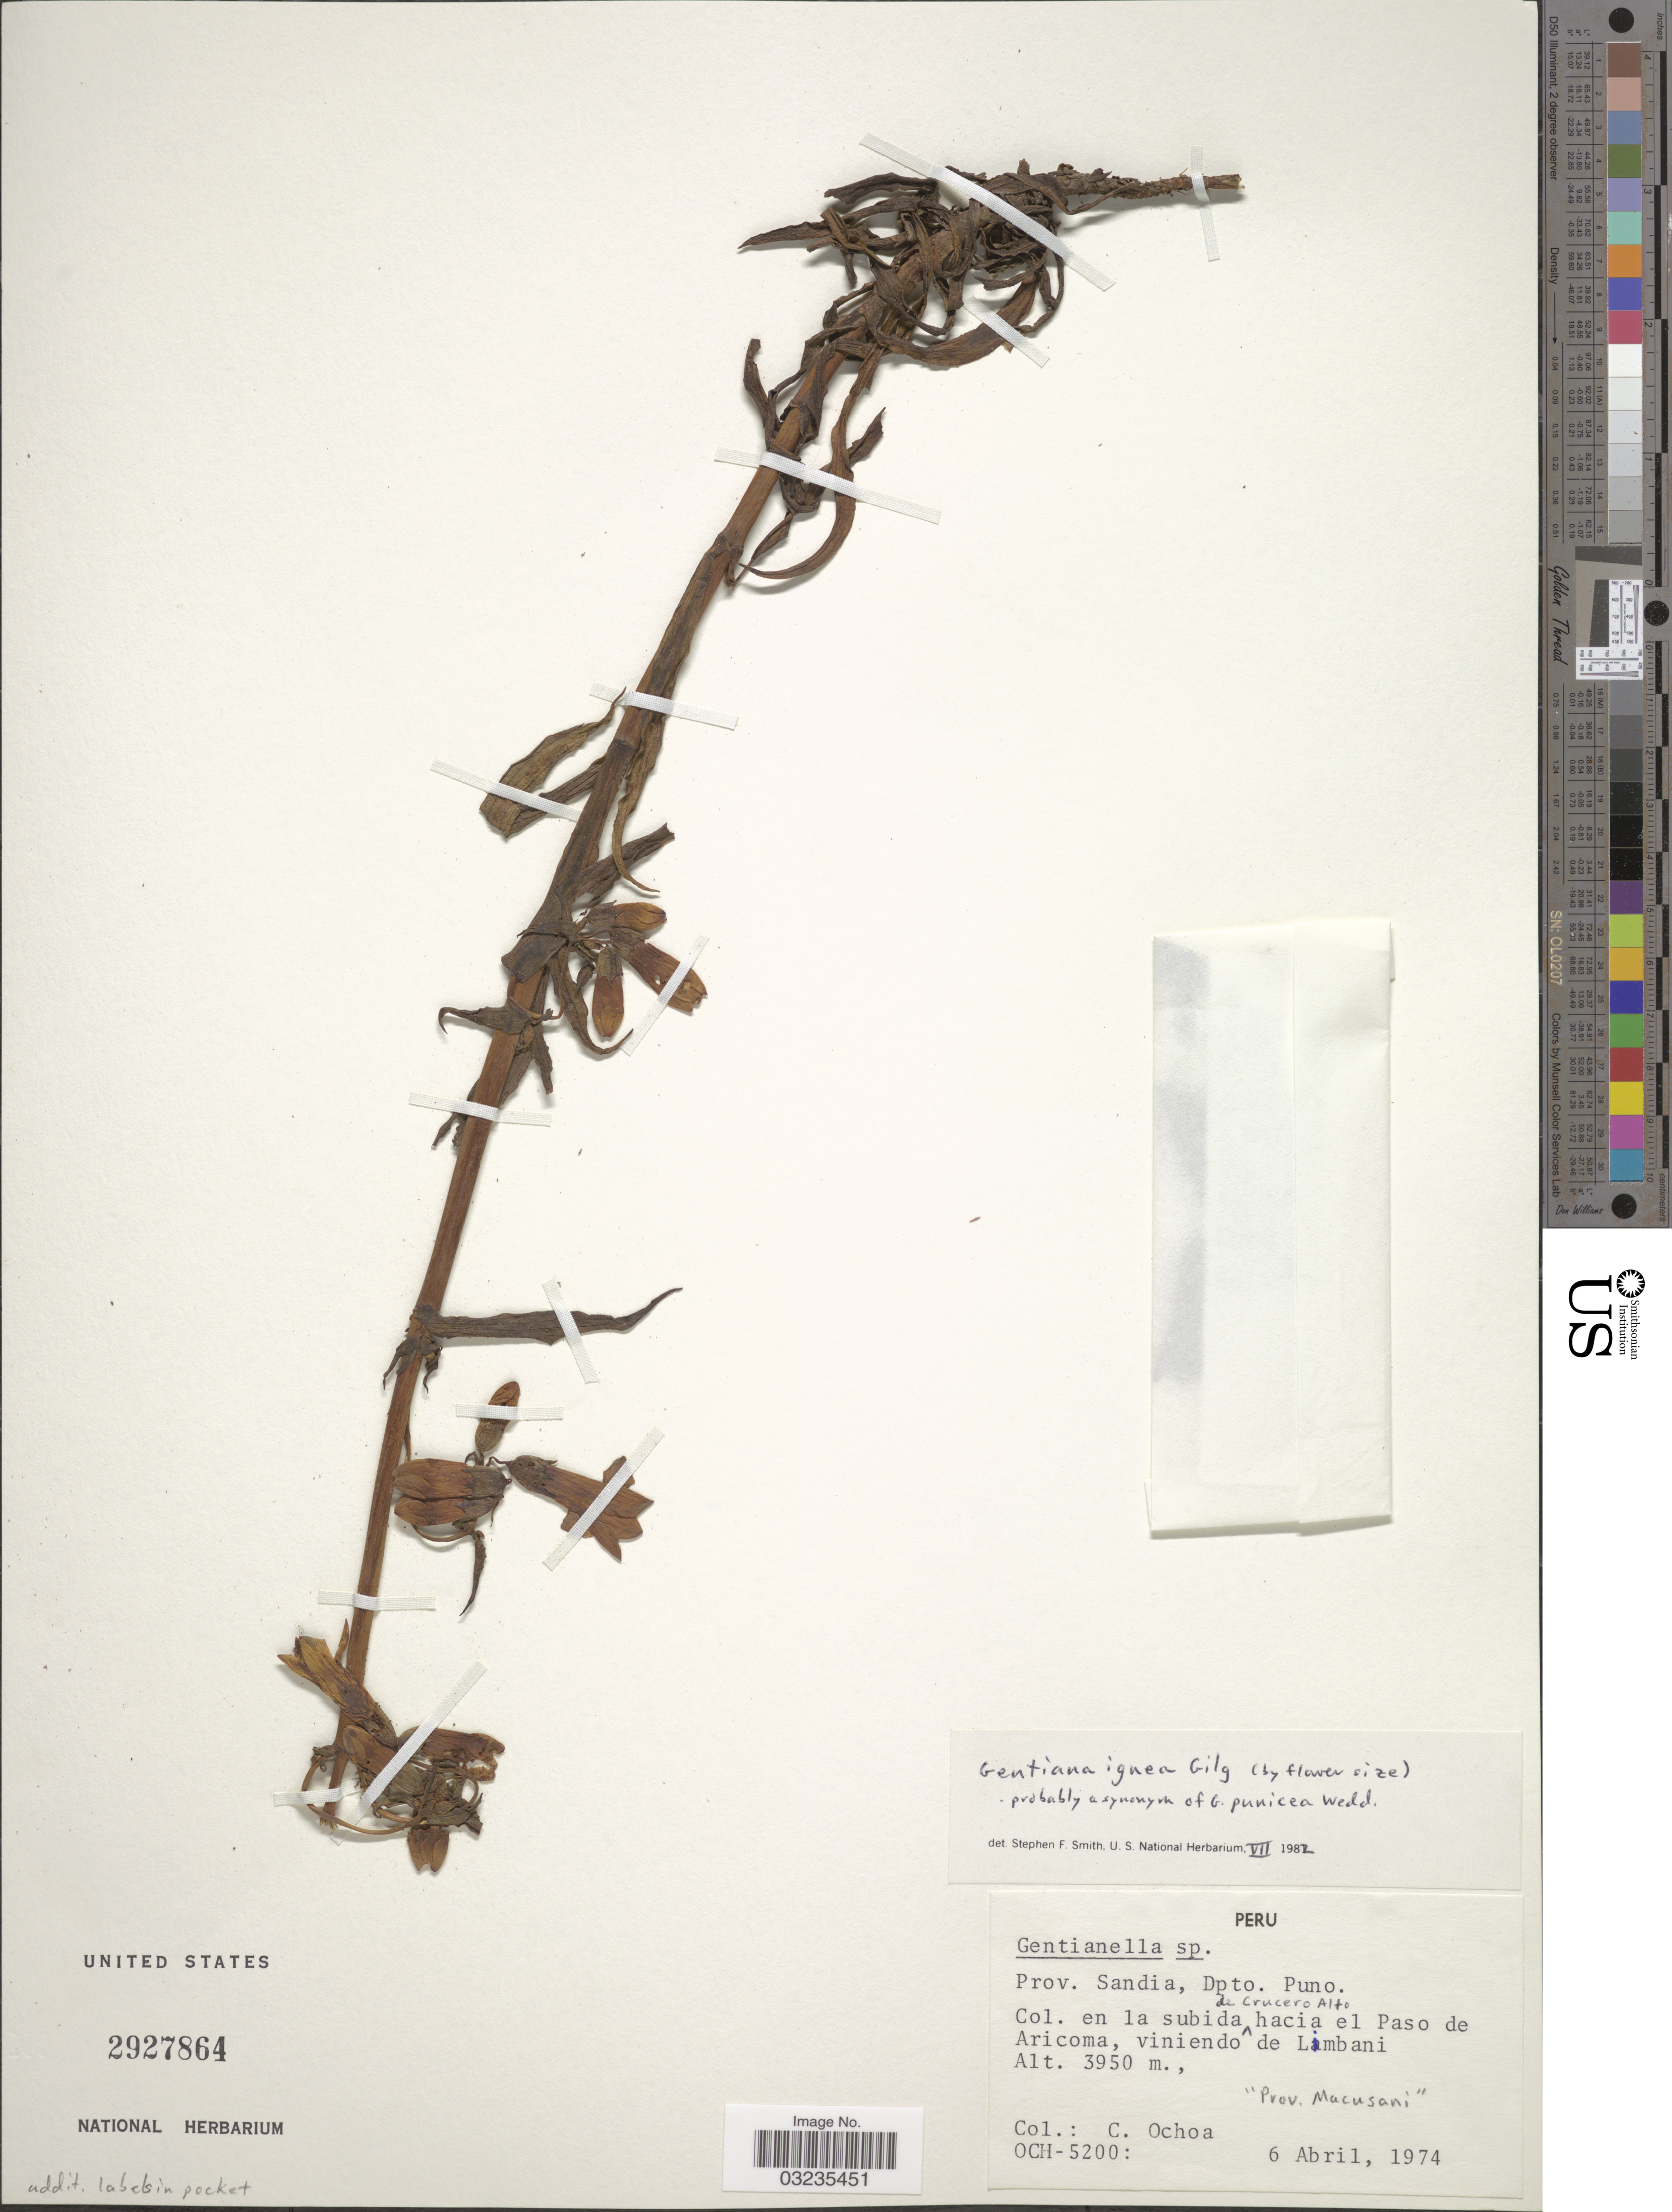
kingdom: Plantae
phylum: Tracheophyta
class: Magnoliopsida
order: Gentianales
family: Gentianaceae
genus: Gentiana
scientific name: Gentiana ignea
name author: Gilg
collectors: C. Ochoa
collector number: OCH-5200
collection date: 1974-04-06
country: Peru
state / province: Puno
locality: Prov. Sandia, Dpto. Puno. En la subida hacia el Paso de Aricoma, viniendo de Limbani. "Prov. Macusani".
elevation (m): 3950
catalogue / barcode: US 2927864